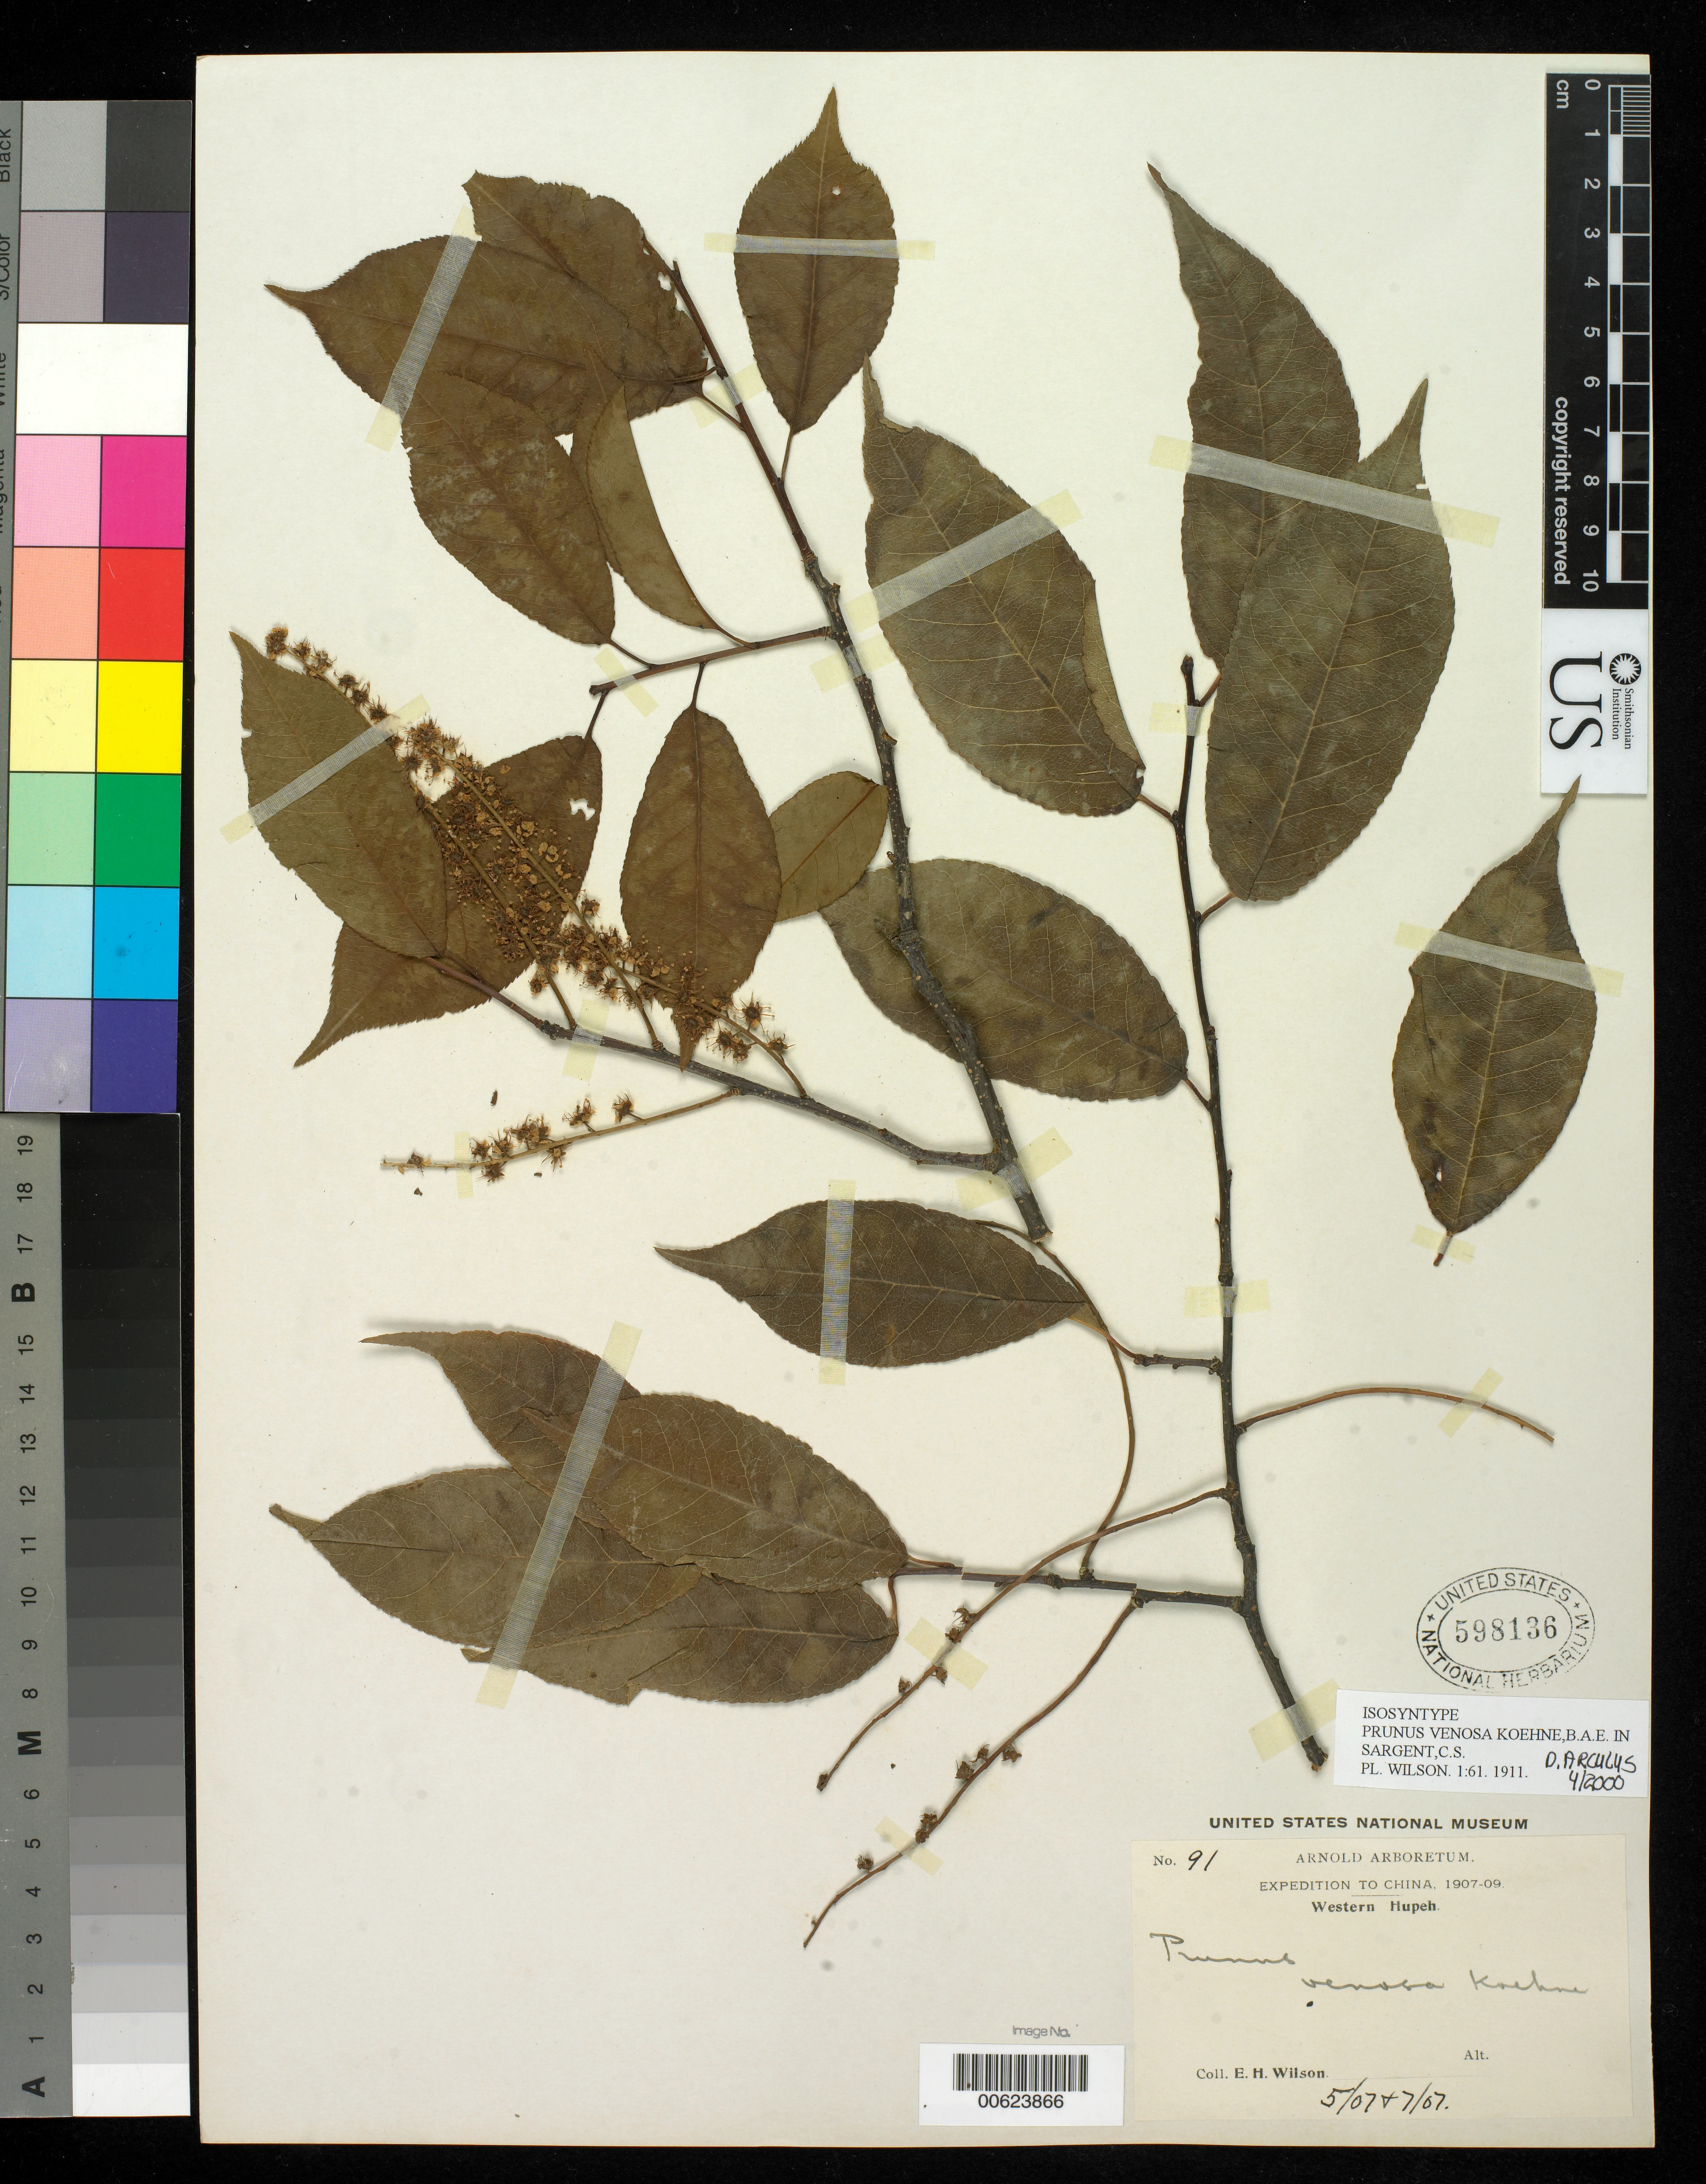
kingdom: Plantae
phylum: Tracheophyta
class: Magnoliopsida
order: Rosales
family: Rosaceae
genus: Prunus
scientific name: Prunus venosa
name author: Koehne in Sarg.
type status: Isosyntype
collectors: E. H. Wilson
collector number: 91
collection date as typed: May 1907 and -- Jul 1907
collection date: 1907-05,1907-07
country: China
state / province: Hubei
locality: Western Hupeh.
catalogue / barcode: US 598136